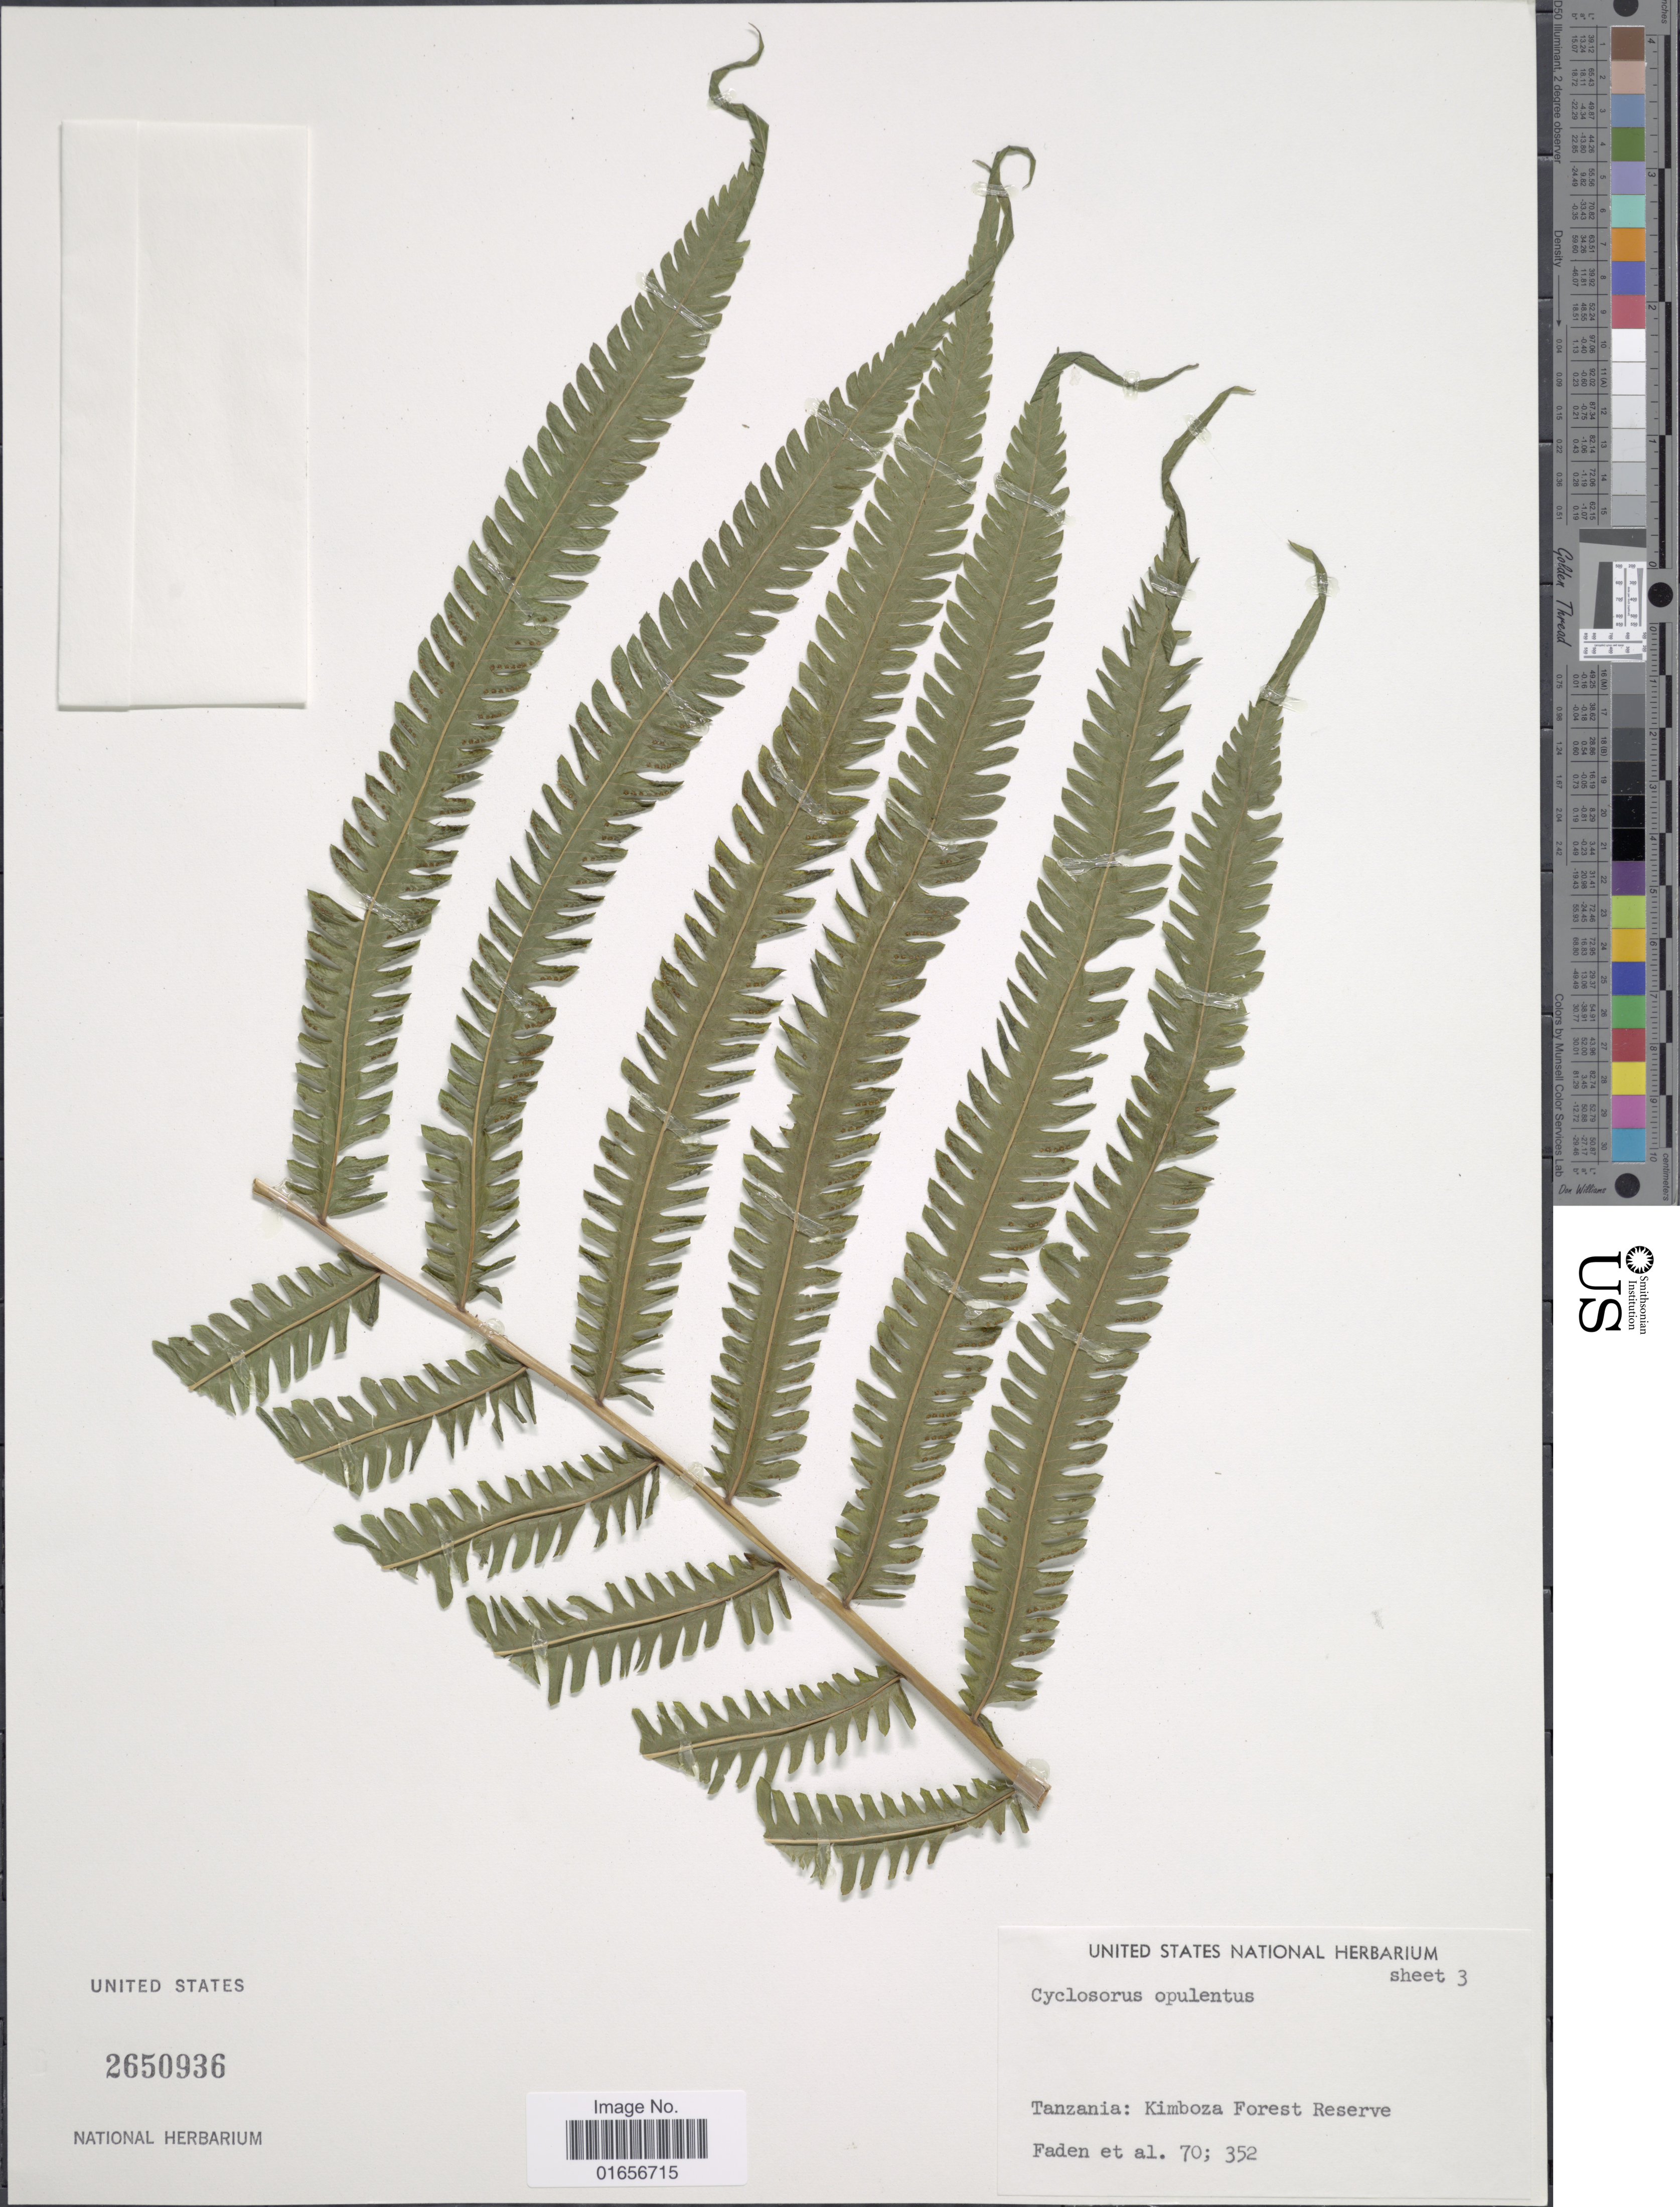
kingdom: Plantae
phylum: Tracheophyta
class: Polypodiopsida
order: Polypodiales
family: Thelypteridaceae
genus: Amphineuron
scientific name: Amphineuron opulentum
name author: (Kaulf.) Holttum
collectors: -- Faden & et al.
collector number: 70/352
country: Tanzania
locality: Tanzania: Kimboza Forest Reserve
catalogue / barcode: US 2650936